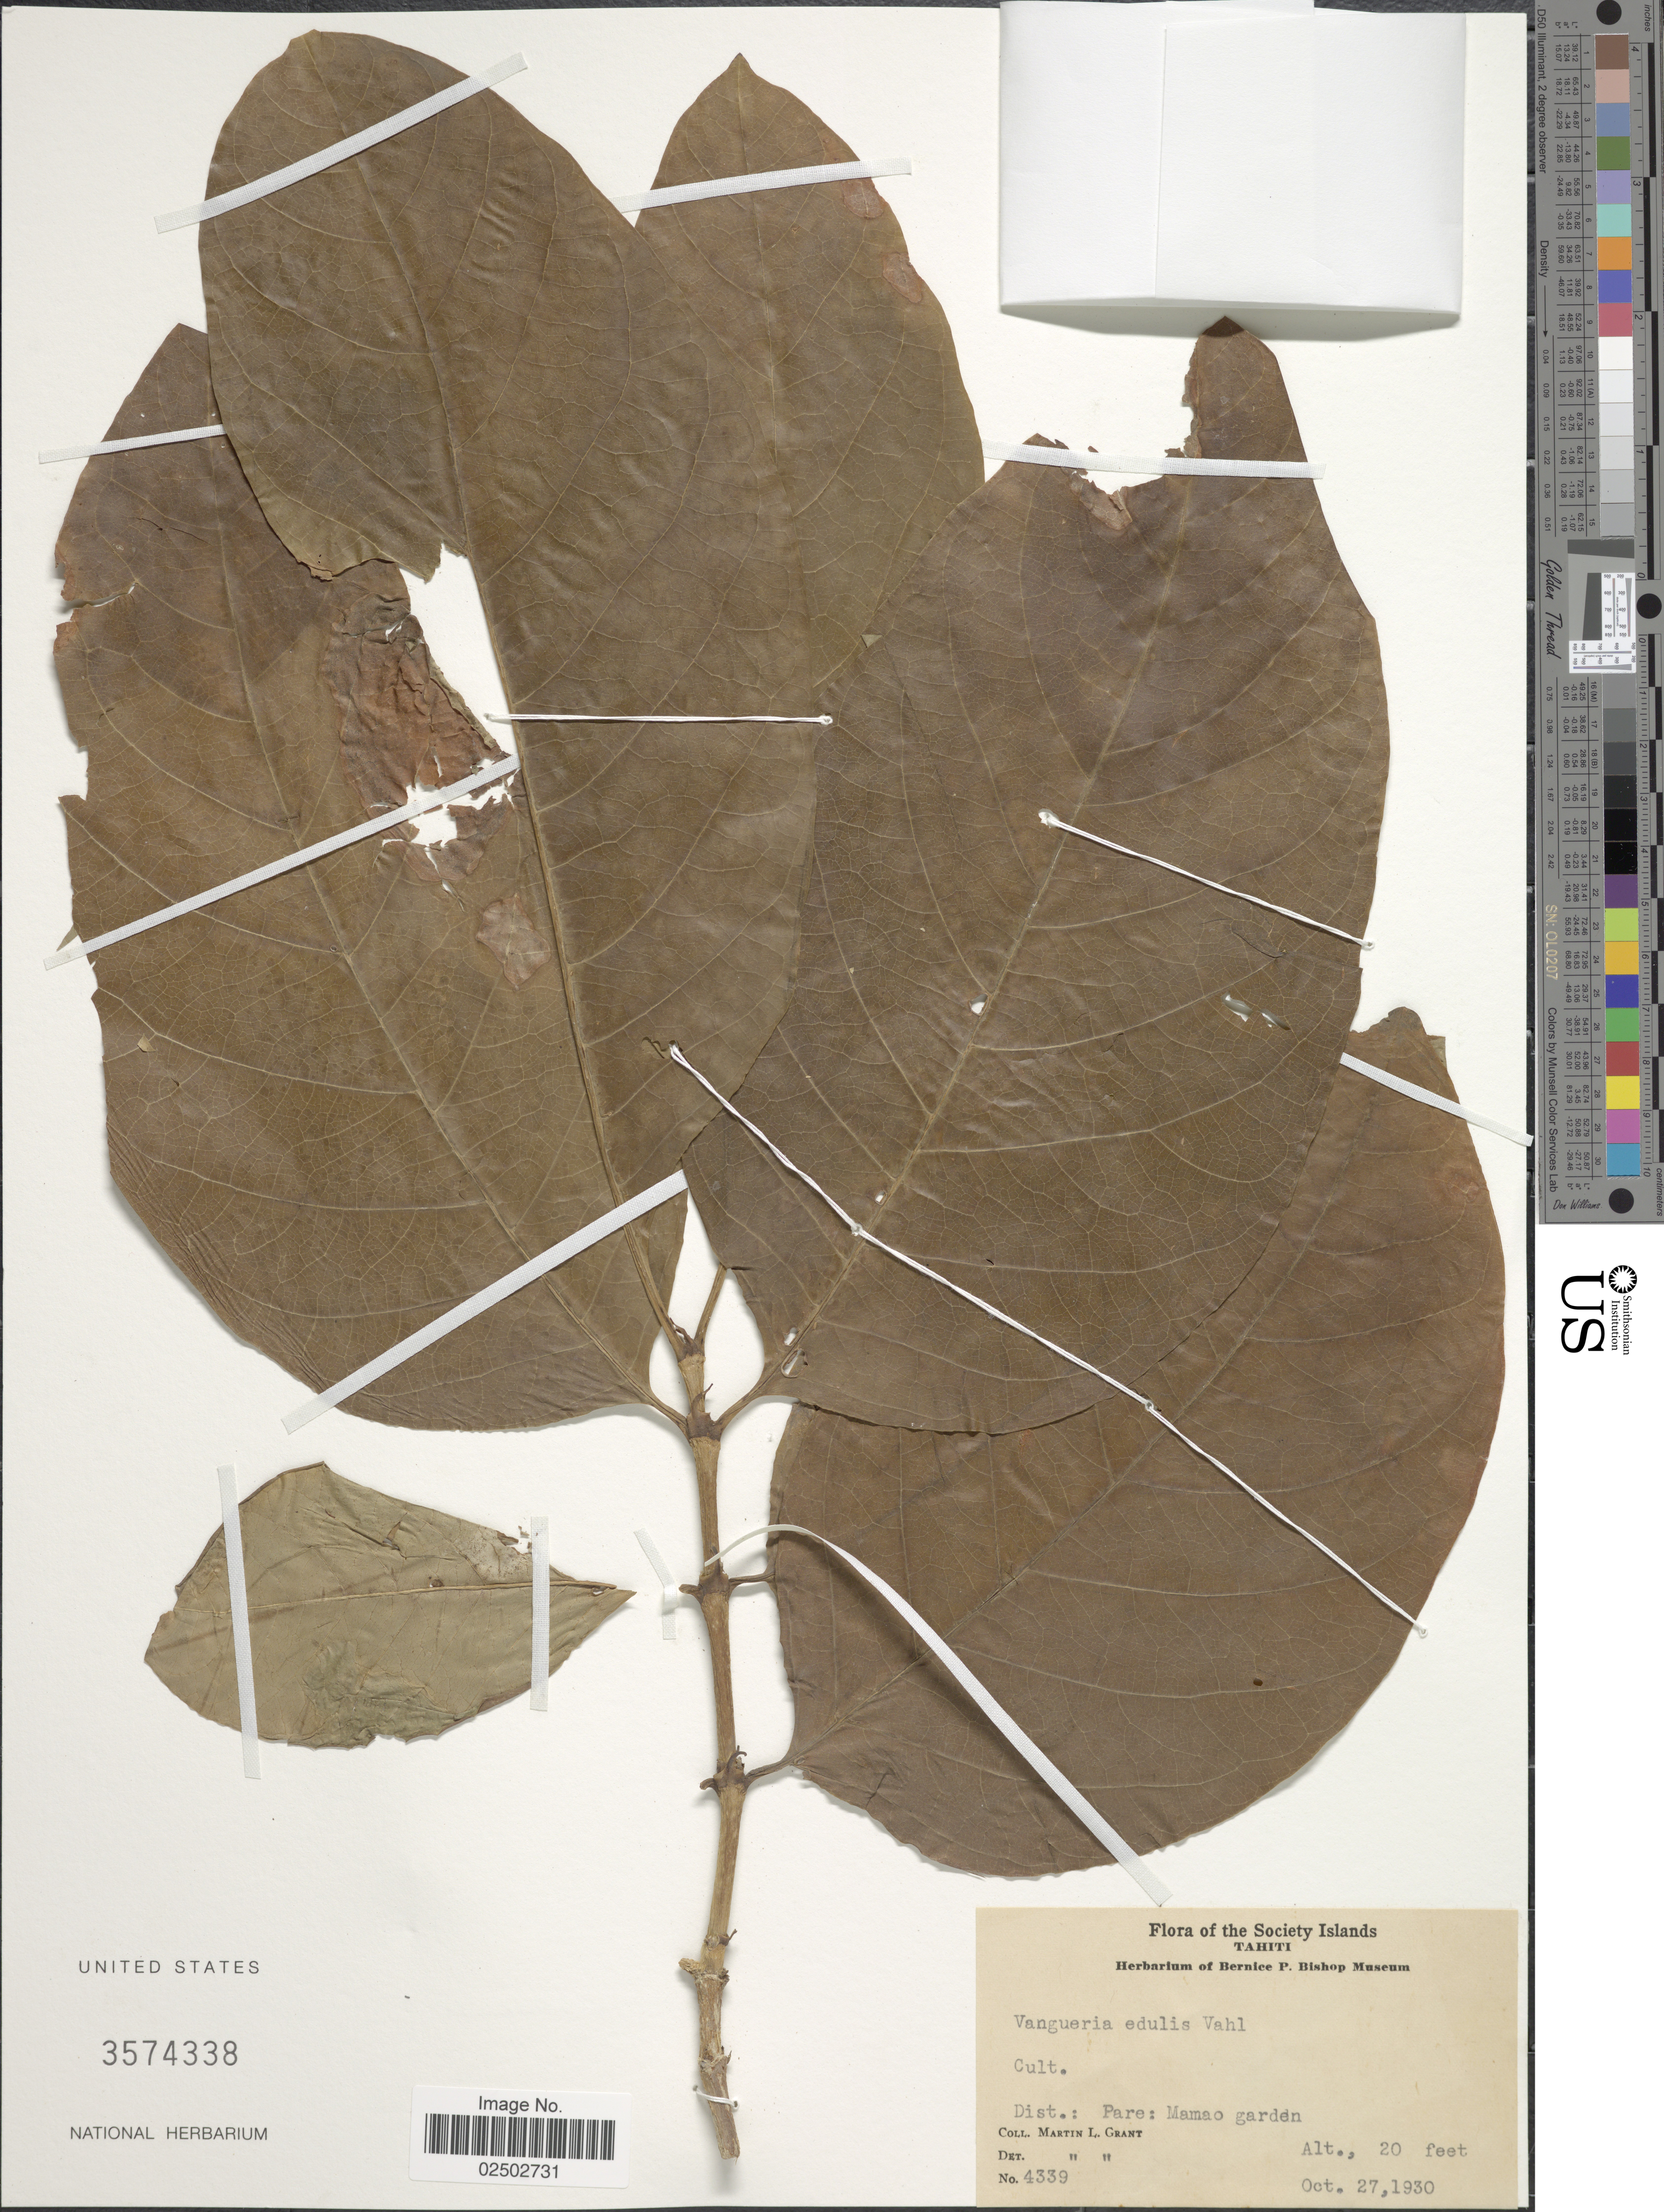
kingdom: Plantae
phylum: Tracheophyta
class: Magnoliopsida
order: Gentianales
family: Rubiaceae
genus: Vangueria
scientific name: Vangueria edulis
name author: Vahl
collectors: M. L. Grant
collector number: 4339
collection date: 1930-10-27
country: French Polynesia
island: Tahiti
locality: Society Islands. Tahiti. Dist.: Pare: Mamao garden.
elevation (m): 6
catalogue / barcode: US 3574338